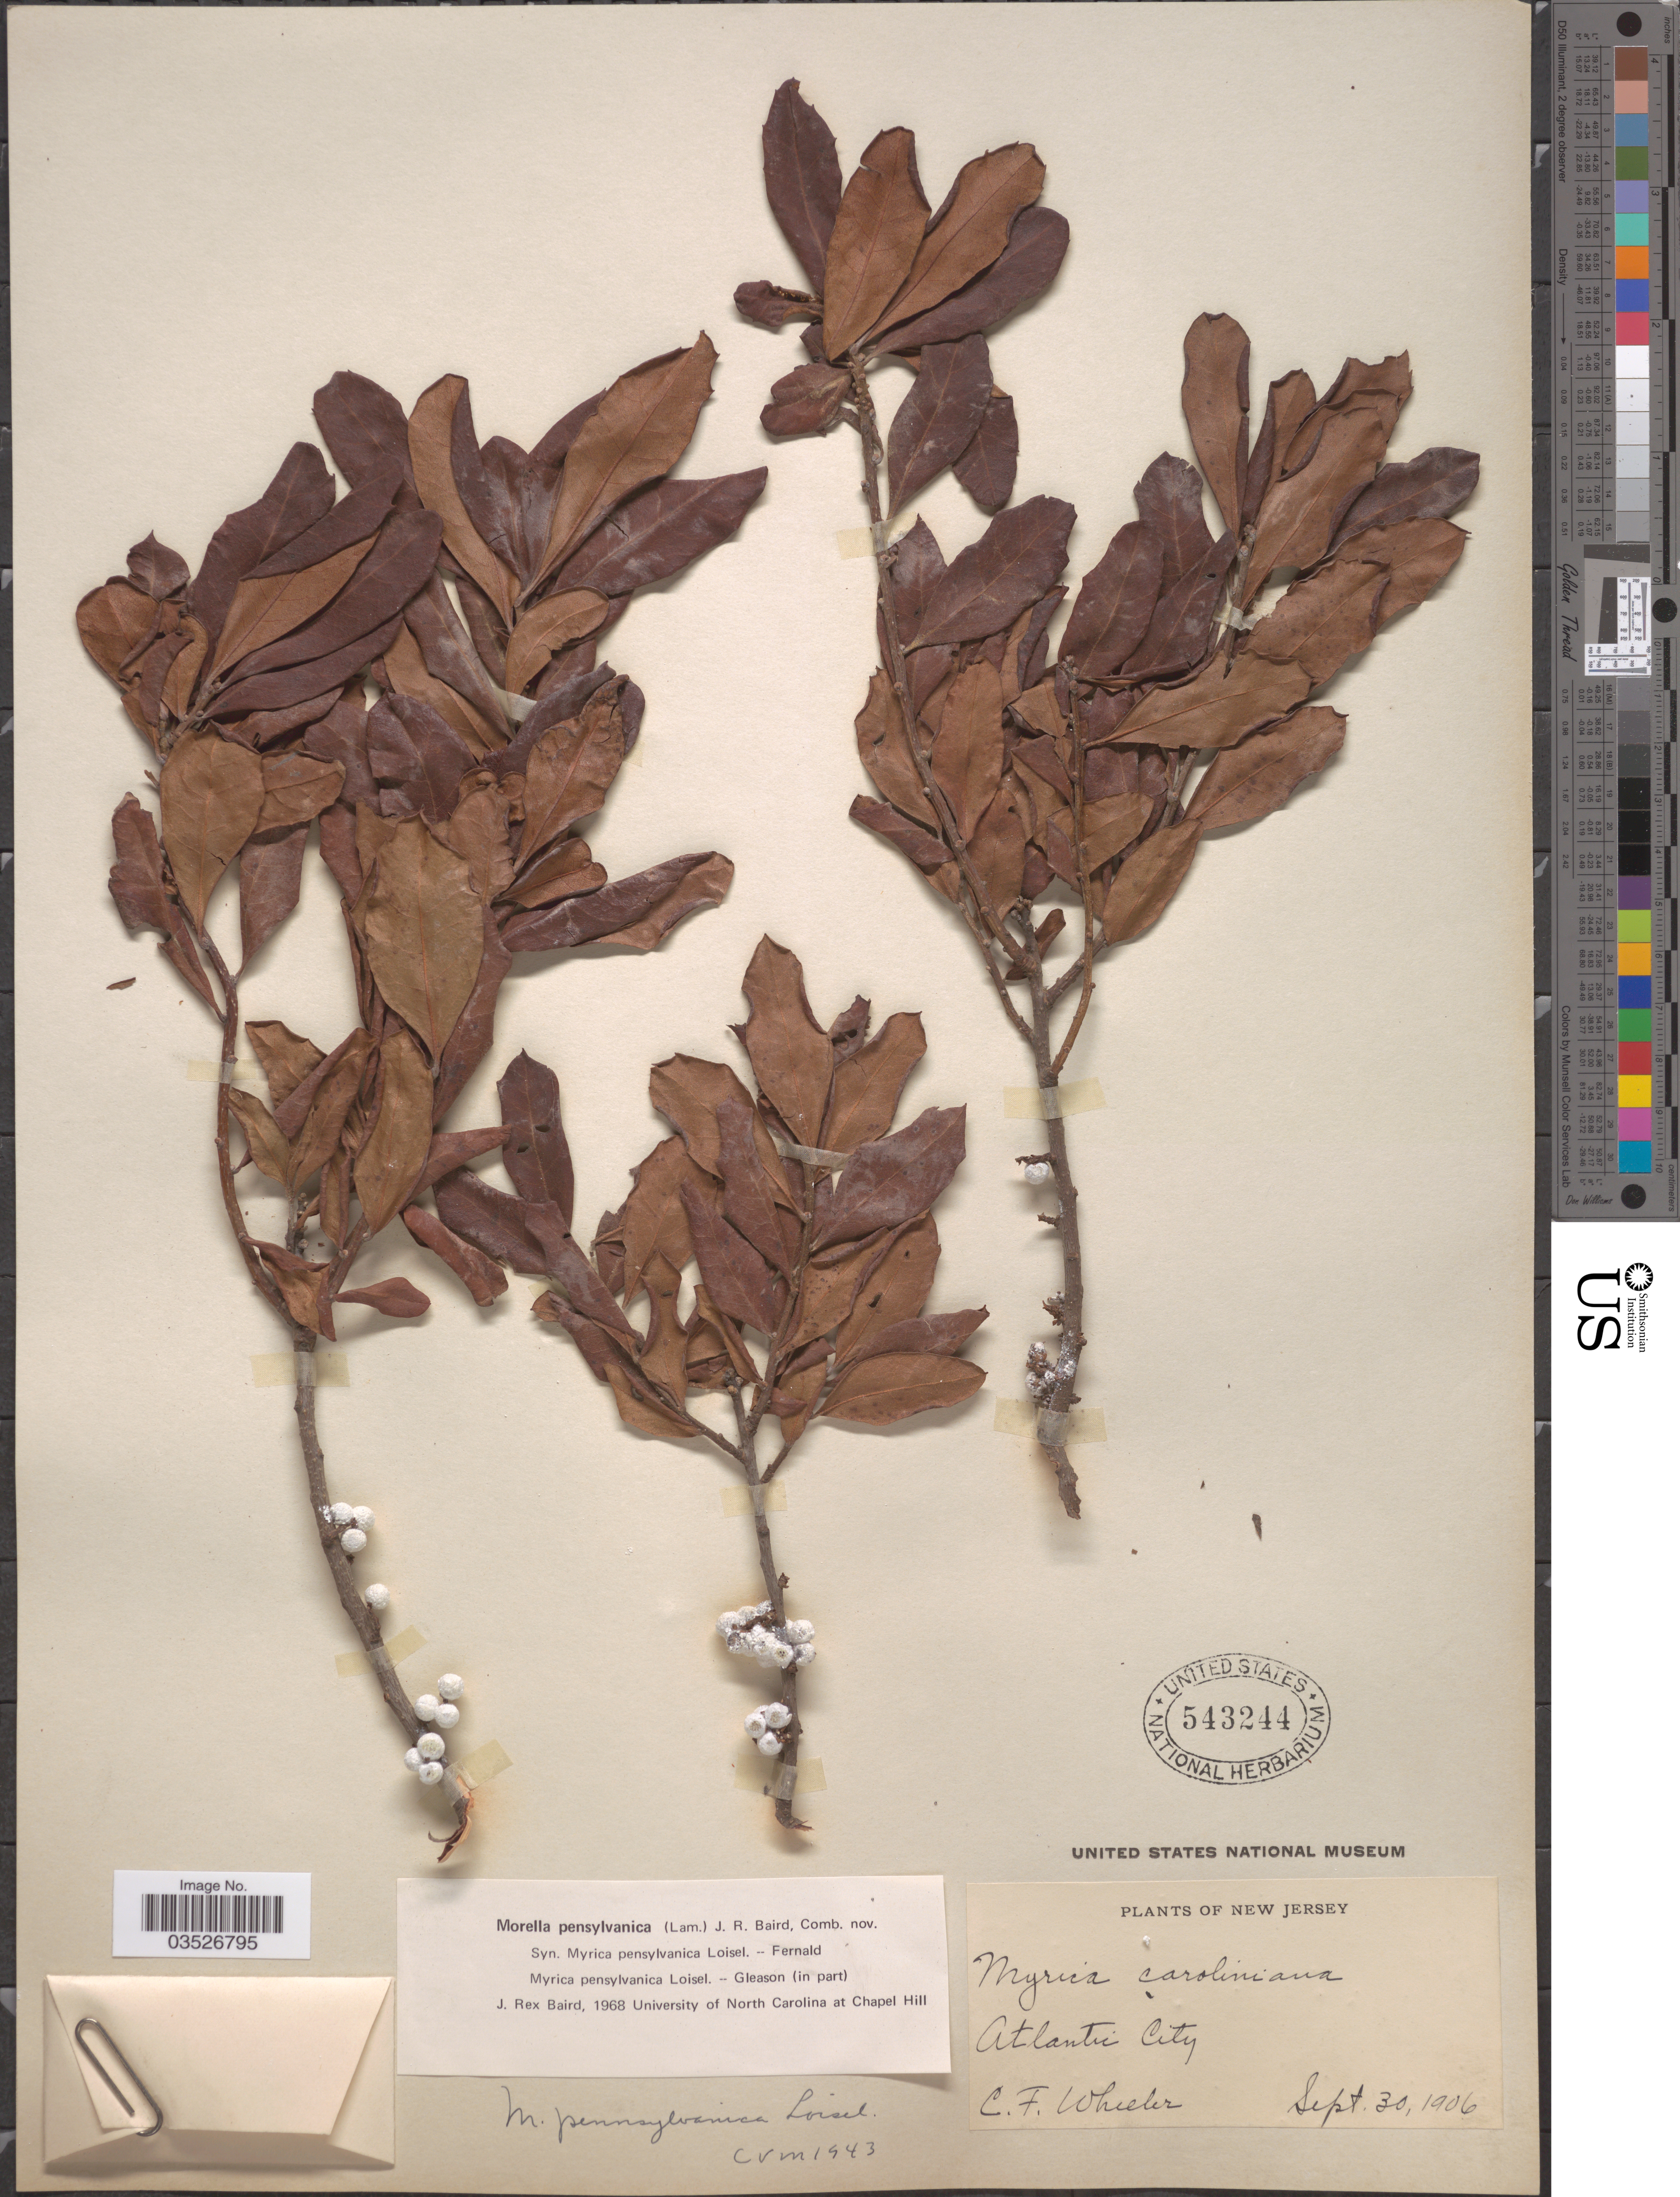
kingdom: Plantae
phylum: Tracheophyta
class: Magnoliopsida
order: Fagales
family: Myricaceae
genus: Morella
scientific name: Morella pensylvanica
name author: (Mirb.) Kartesz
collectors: C. Wheeler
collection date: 1906-09-30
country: United States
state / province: New Jersey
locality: Atlantic City.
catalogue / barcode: US 543244